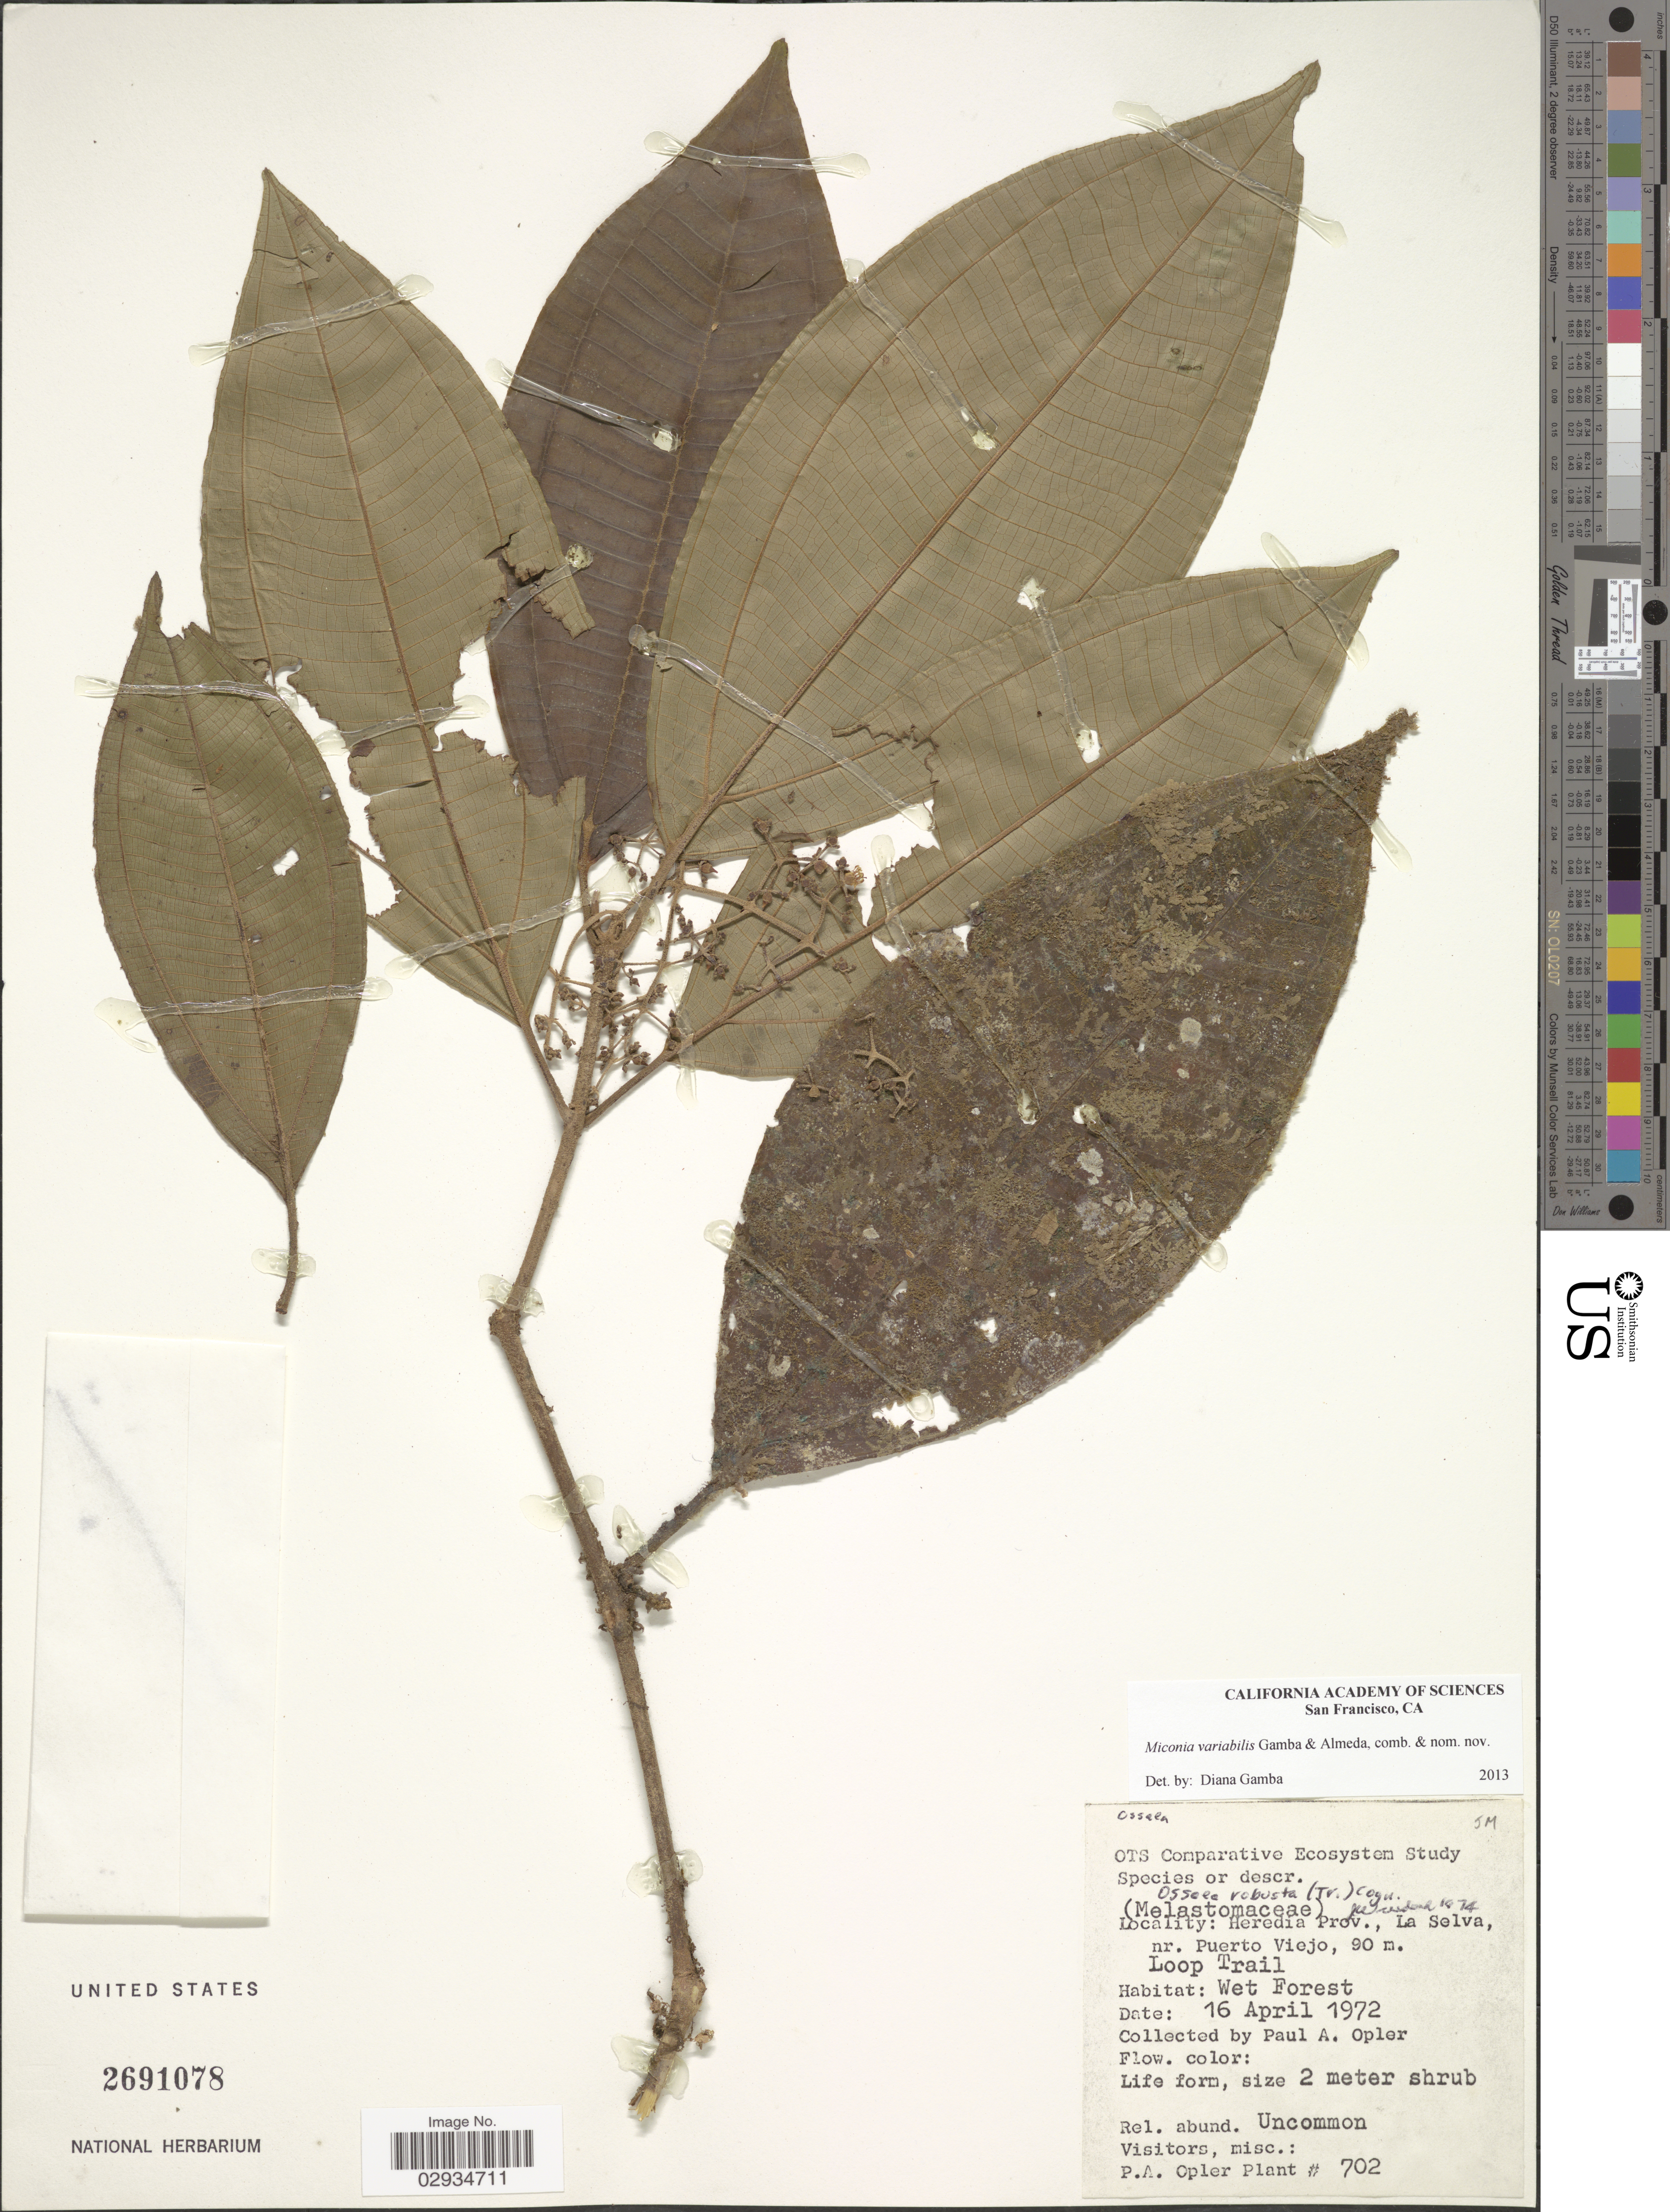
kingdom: Plantae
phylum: Tracheophyta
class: Magnoliopsida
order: Myrtales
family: Melastomataceae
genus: Miconia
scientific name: Miconia variabilis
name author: Gamba & Almeda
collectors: P. Opler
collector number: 702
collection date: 1972-04-16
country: Costa Rica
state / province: Heredia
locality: La Selva, nr. Puerto Viejo, Loop Trail. Wet Forest.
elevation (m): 90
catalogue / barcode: US 2691078